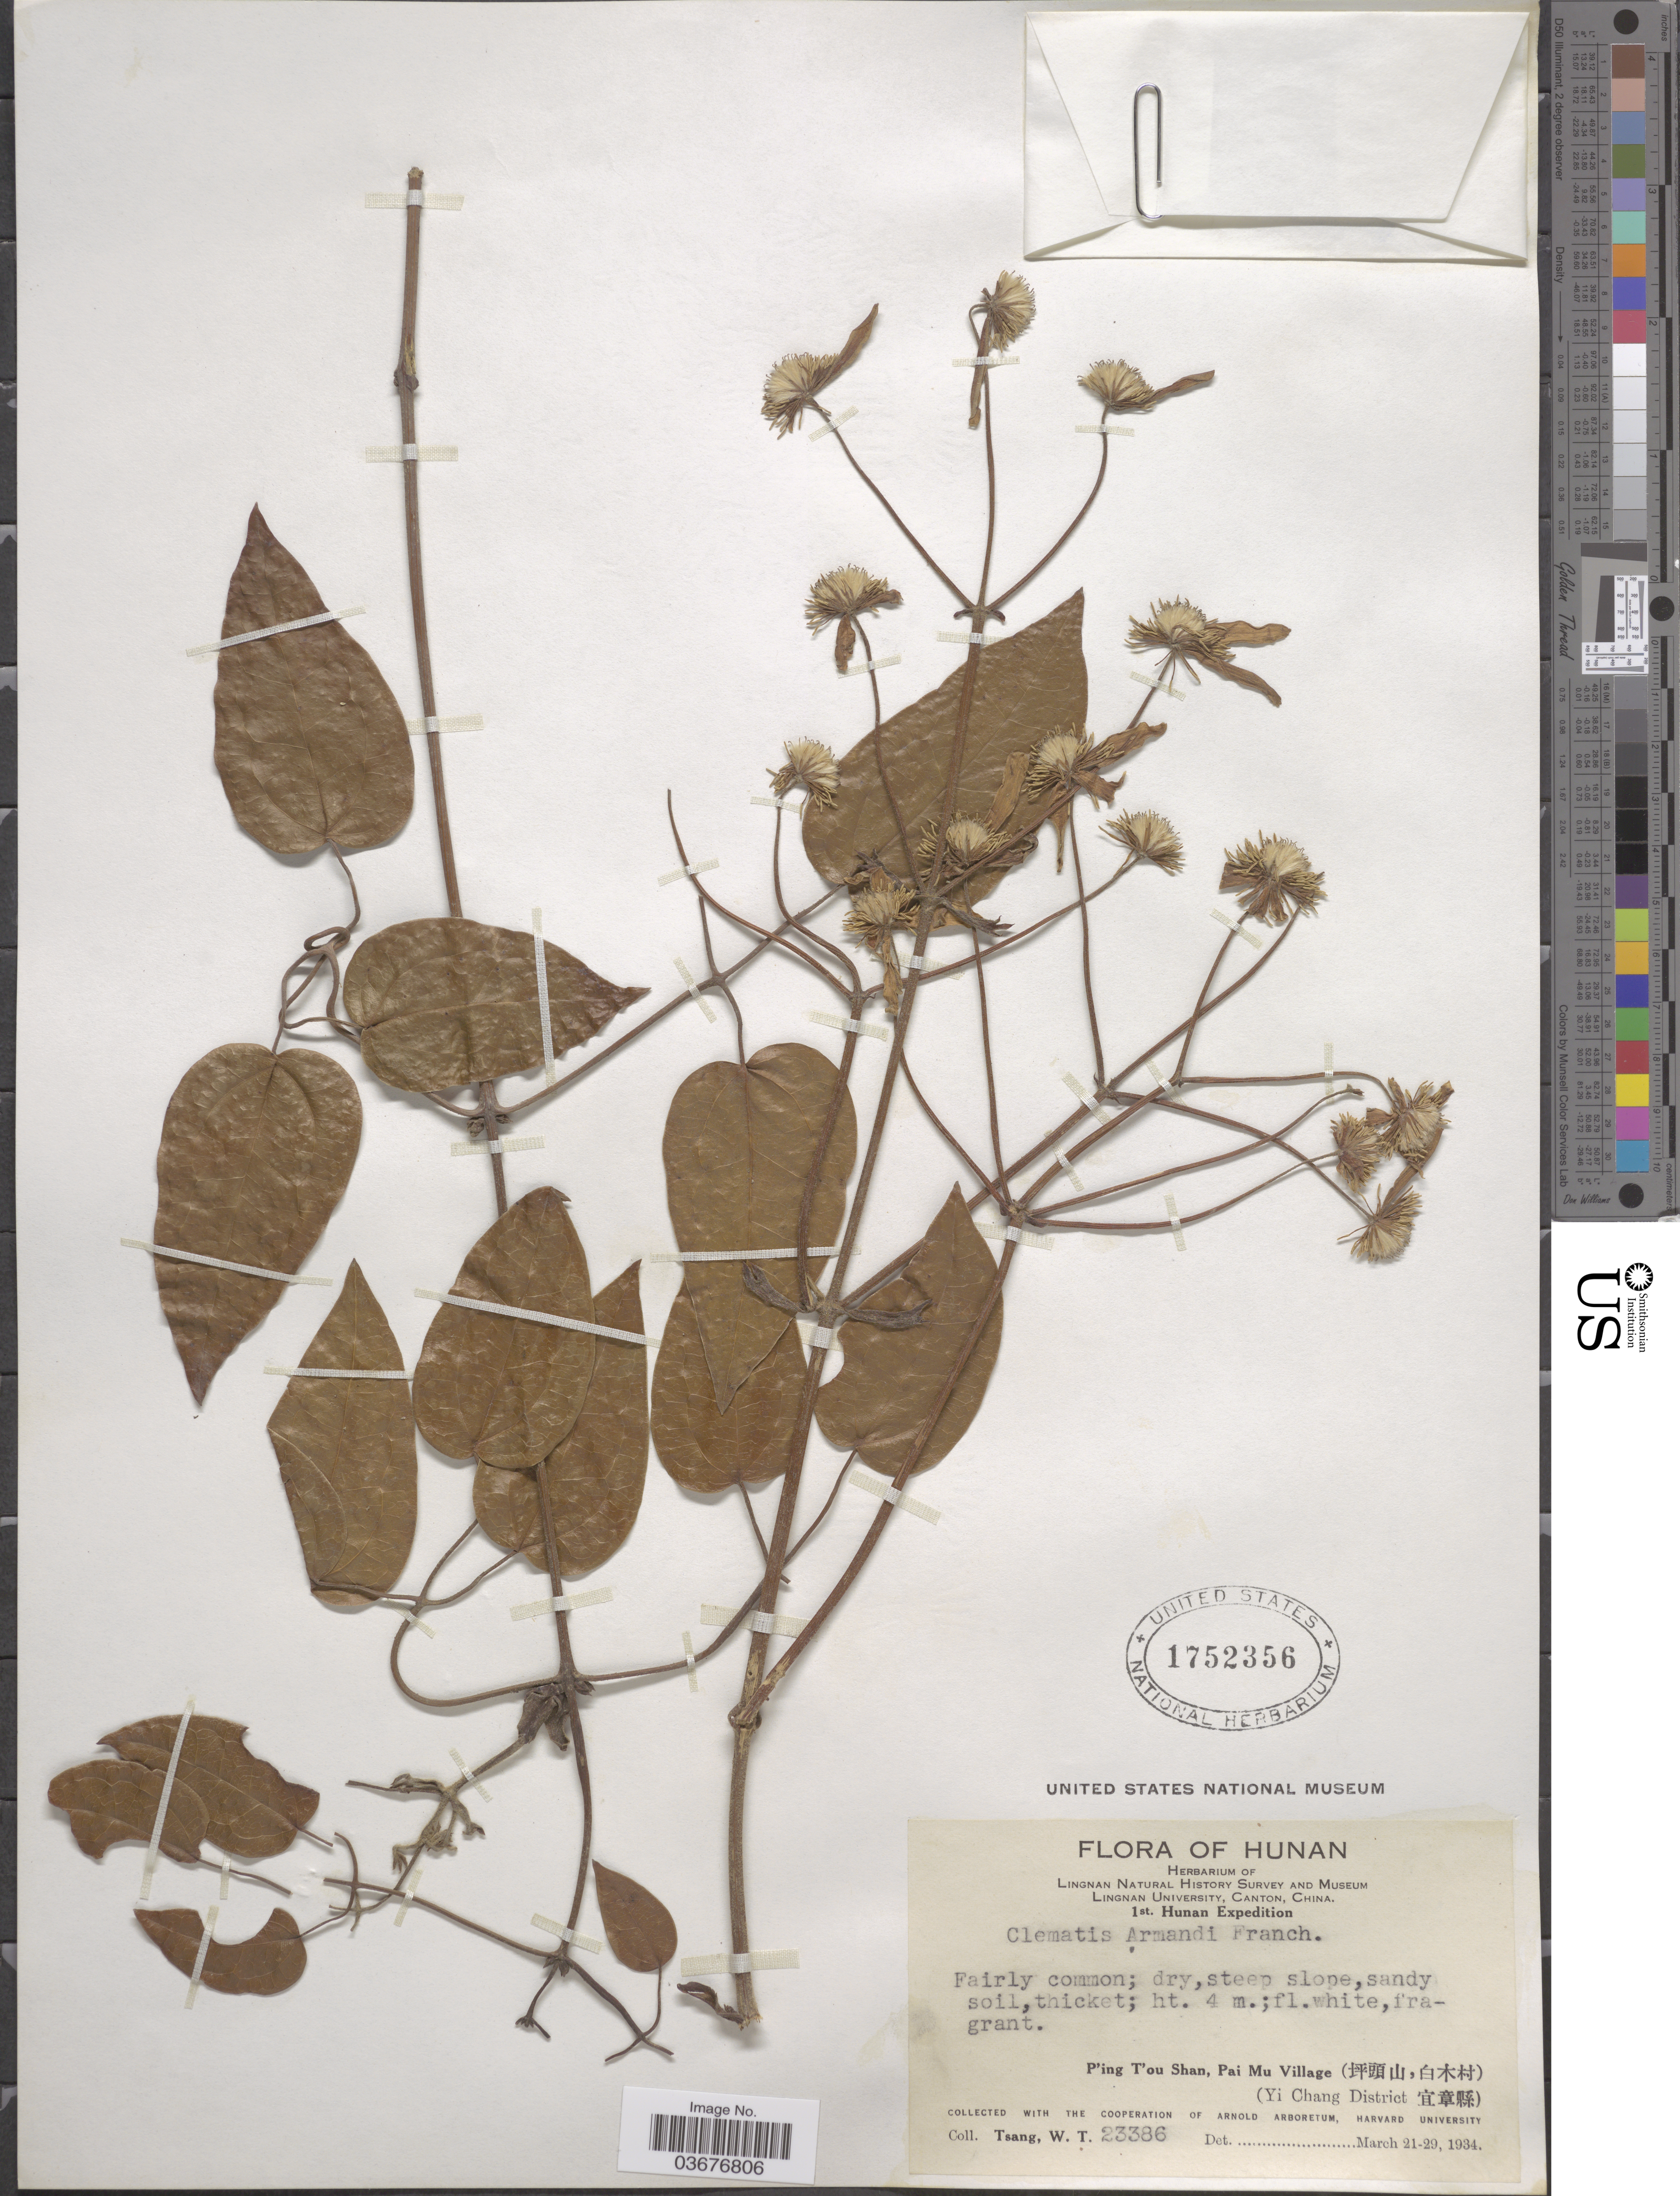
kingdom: Plantae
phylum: Tracheophyta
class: Magnoliopsida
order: Ranunculales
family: Ranunculaceae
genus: Clematis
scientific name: Clematis armandii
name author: Franch.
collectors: W. T. Tsang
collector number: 23386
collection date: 1934-03-21/1934-03-29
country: China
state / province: Hunan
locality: P'ing T'ou Shan, Pai Mu Village (X). (Yi Chang District X).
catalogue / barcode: US 1752356